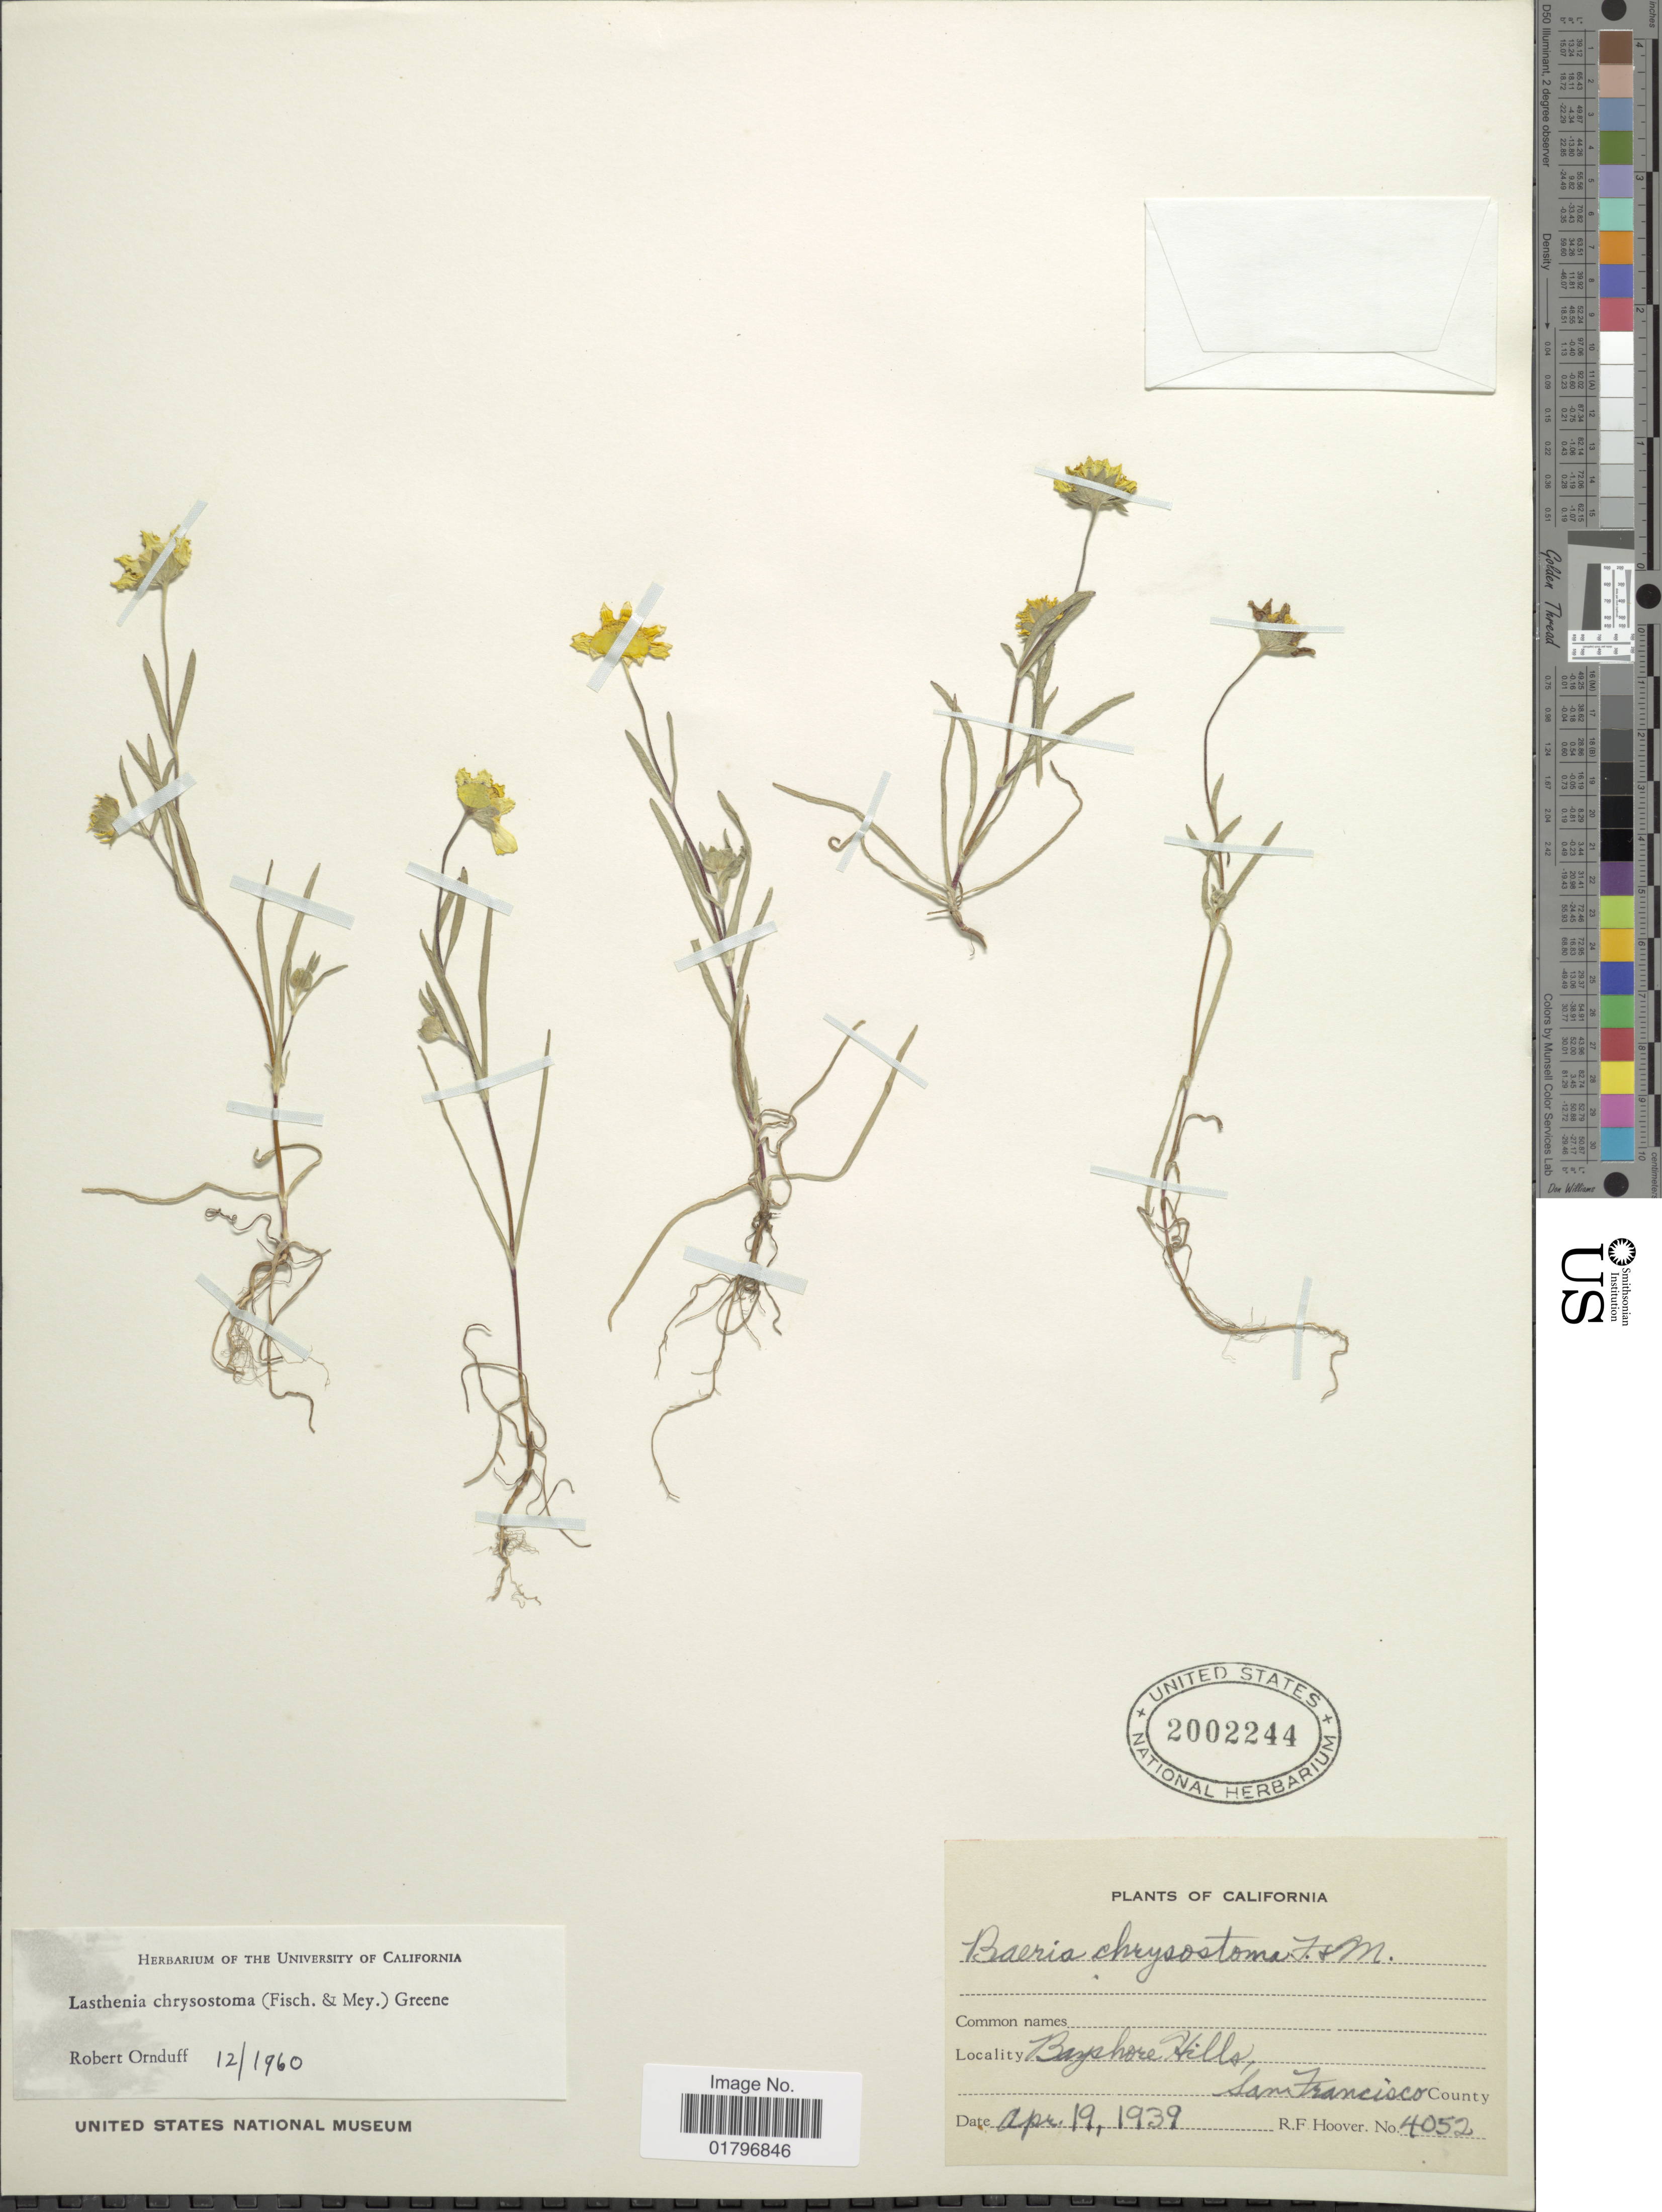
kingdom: Plantae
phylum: Tracheophyta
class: Magnoliopsida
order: Asterales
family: Asteraceae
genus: Lasthenia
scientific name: Lasthenia chrysostoma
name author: (Fisch. & C.A. Mey.) Greene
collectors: R. F. Hoover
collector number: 4052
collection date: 1939-04-19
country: United States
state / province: California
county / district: San Francisco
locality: Bayshore Hills, San Francisco County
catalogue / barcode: US 2002244